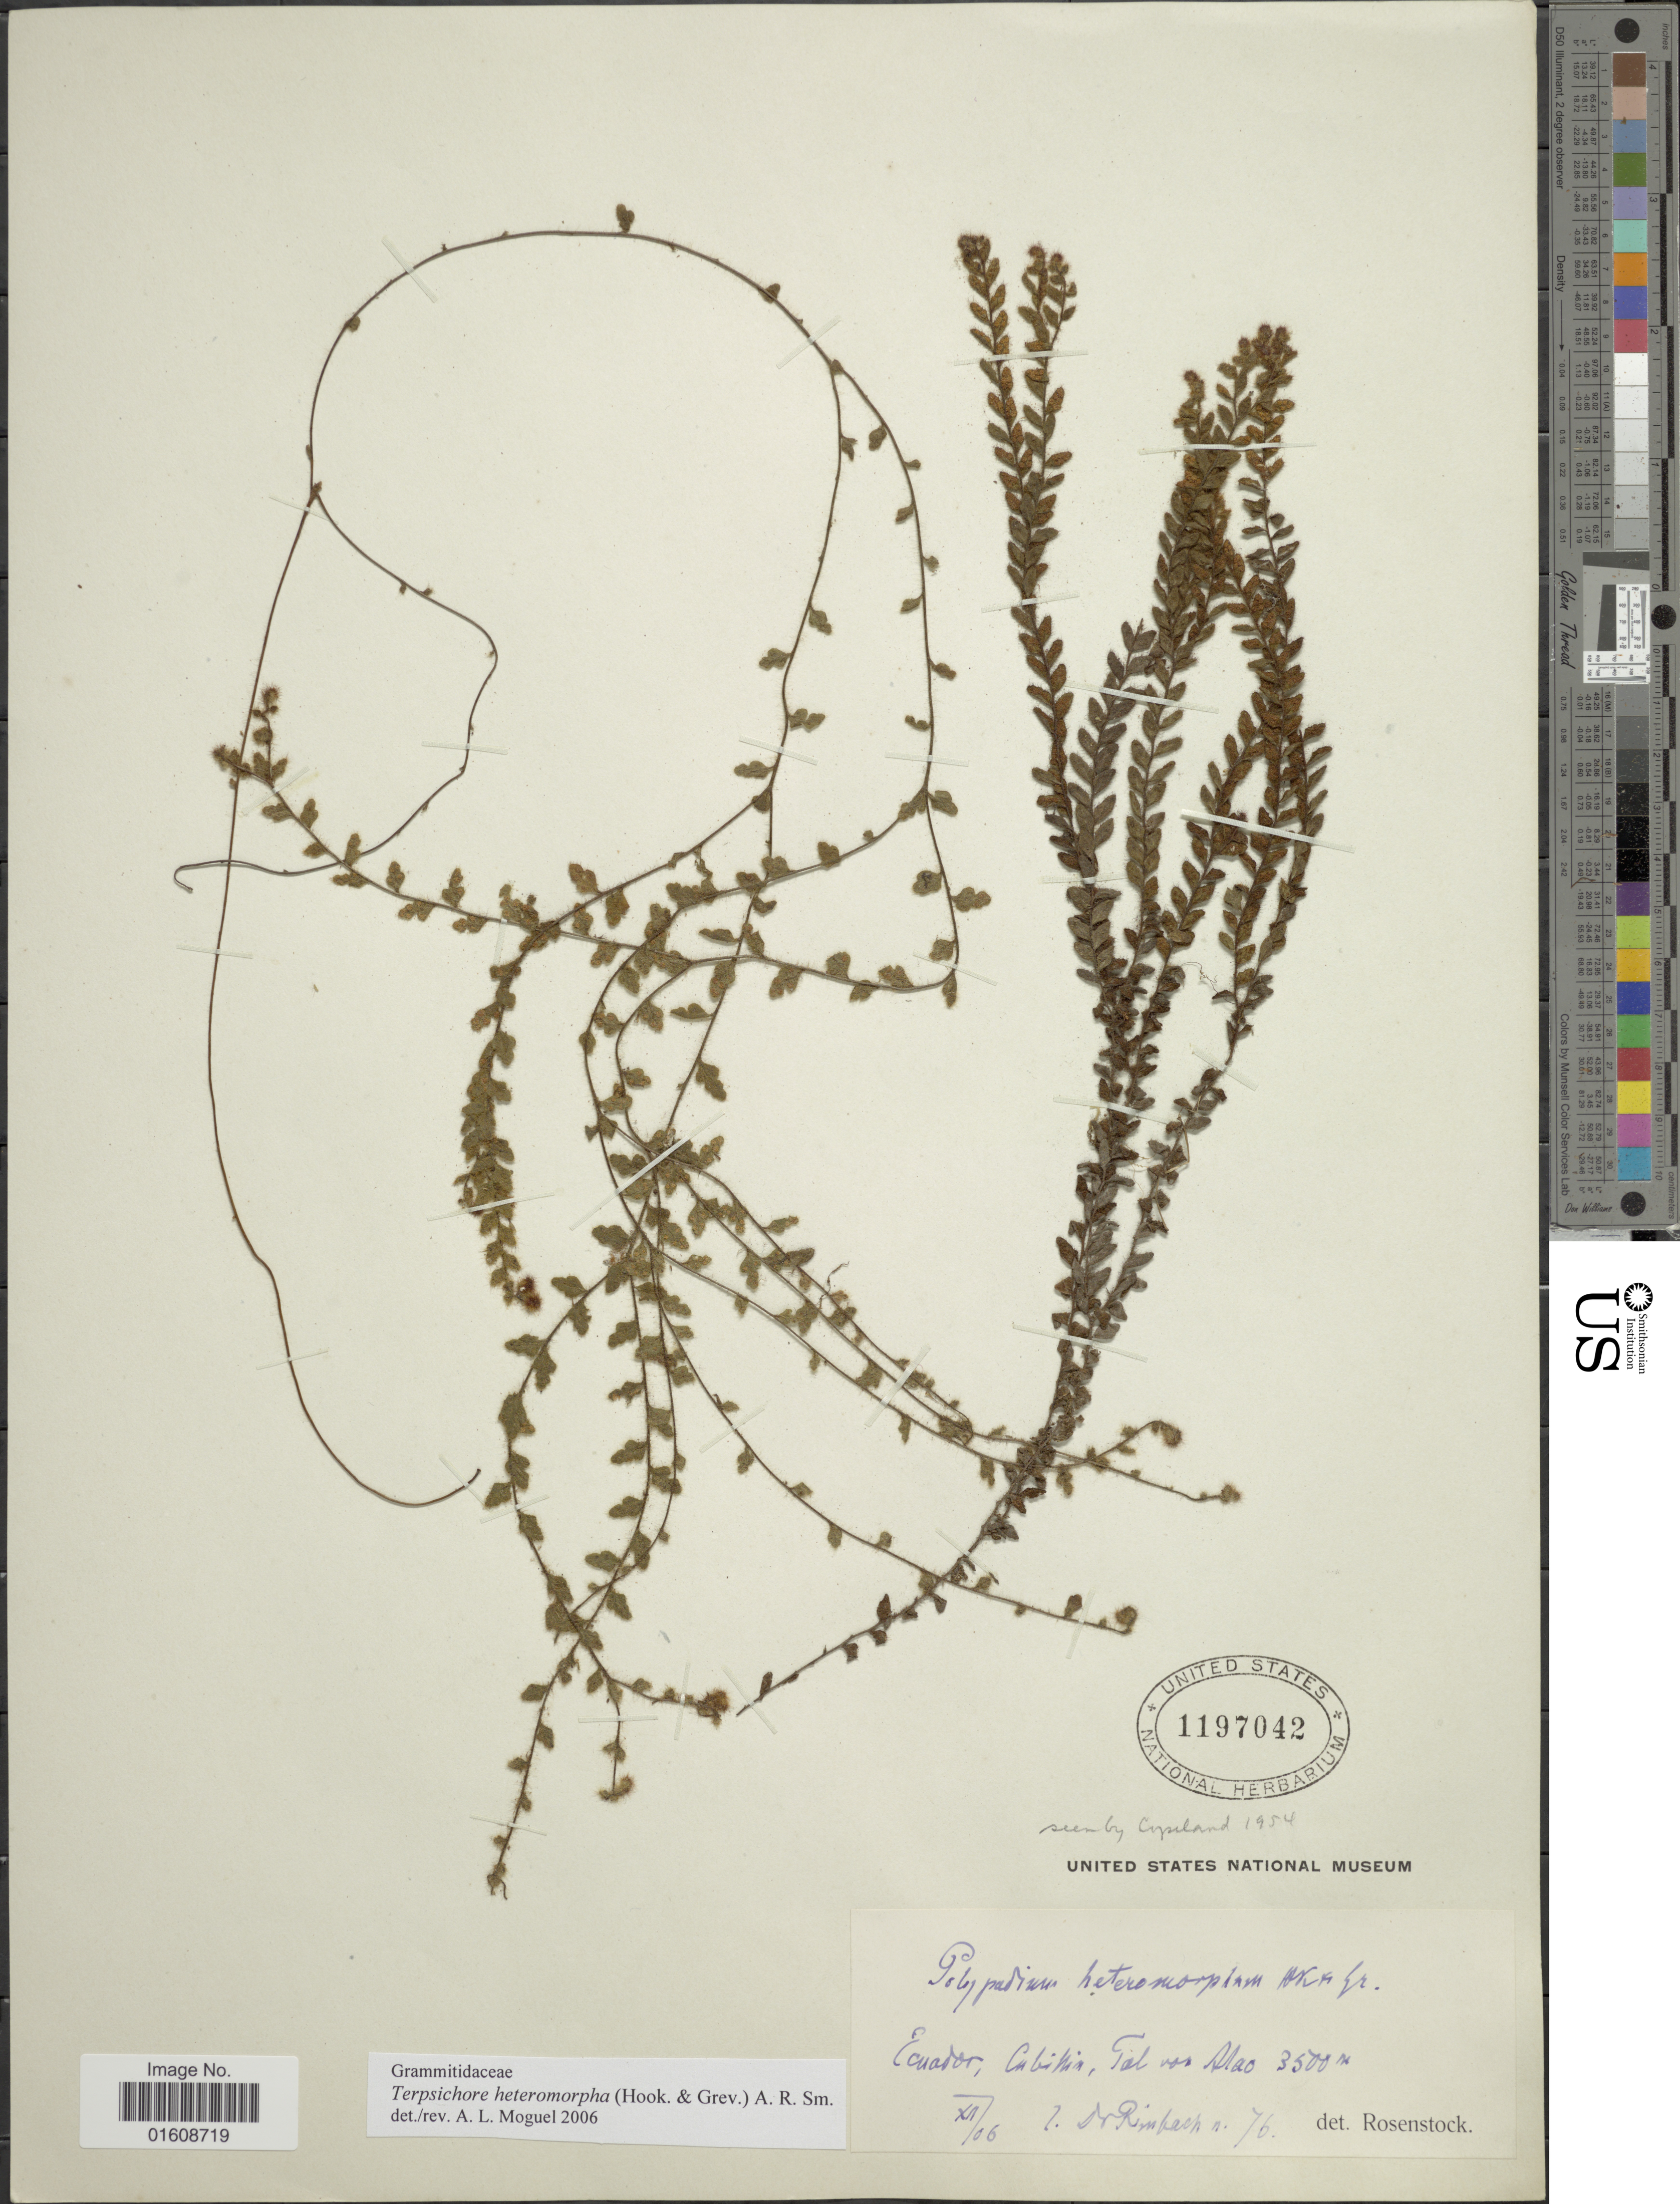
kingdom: Plantae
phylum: Tracheophyta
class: Polypodiopsida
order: Polypodiales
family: Polypodiaceae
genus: Alansmia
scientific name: Alansmia heteromorpha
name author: (Hook. & Grev.) Moguel & M. Kessler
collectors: Rimbach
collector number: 76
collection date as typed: Transcribed d/m/y: /12/6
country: Ecuador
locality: Cubillin, Tal von Alao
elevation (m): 3500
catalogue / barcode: US 1197042